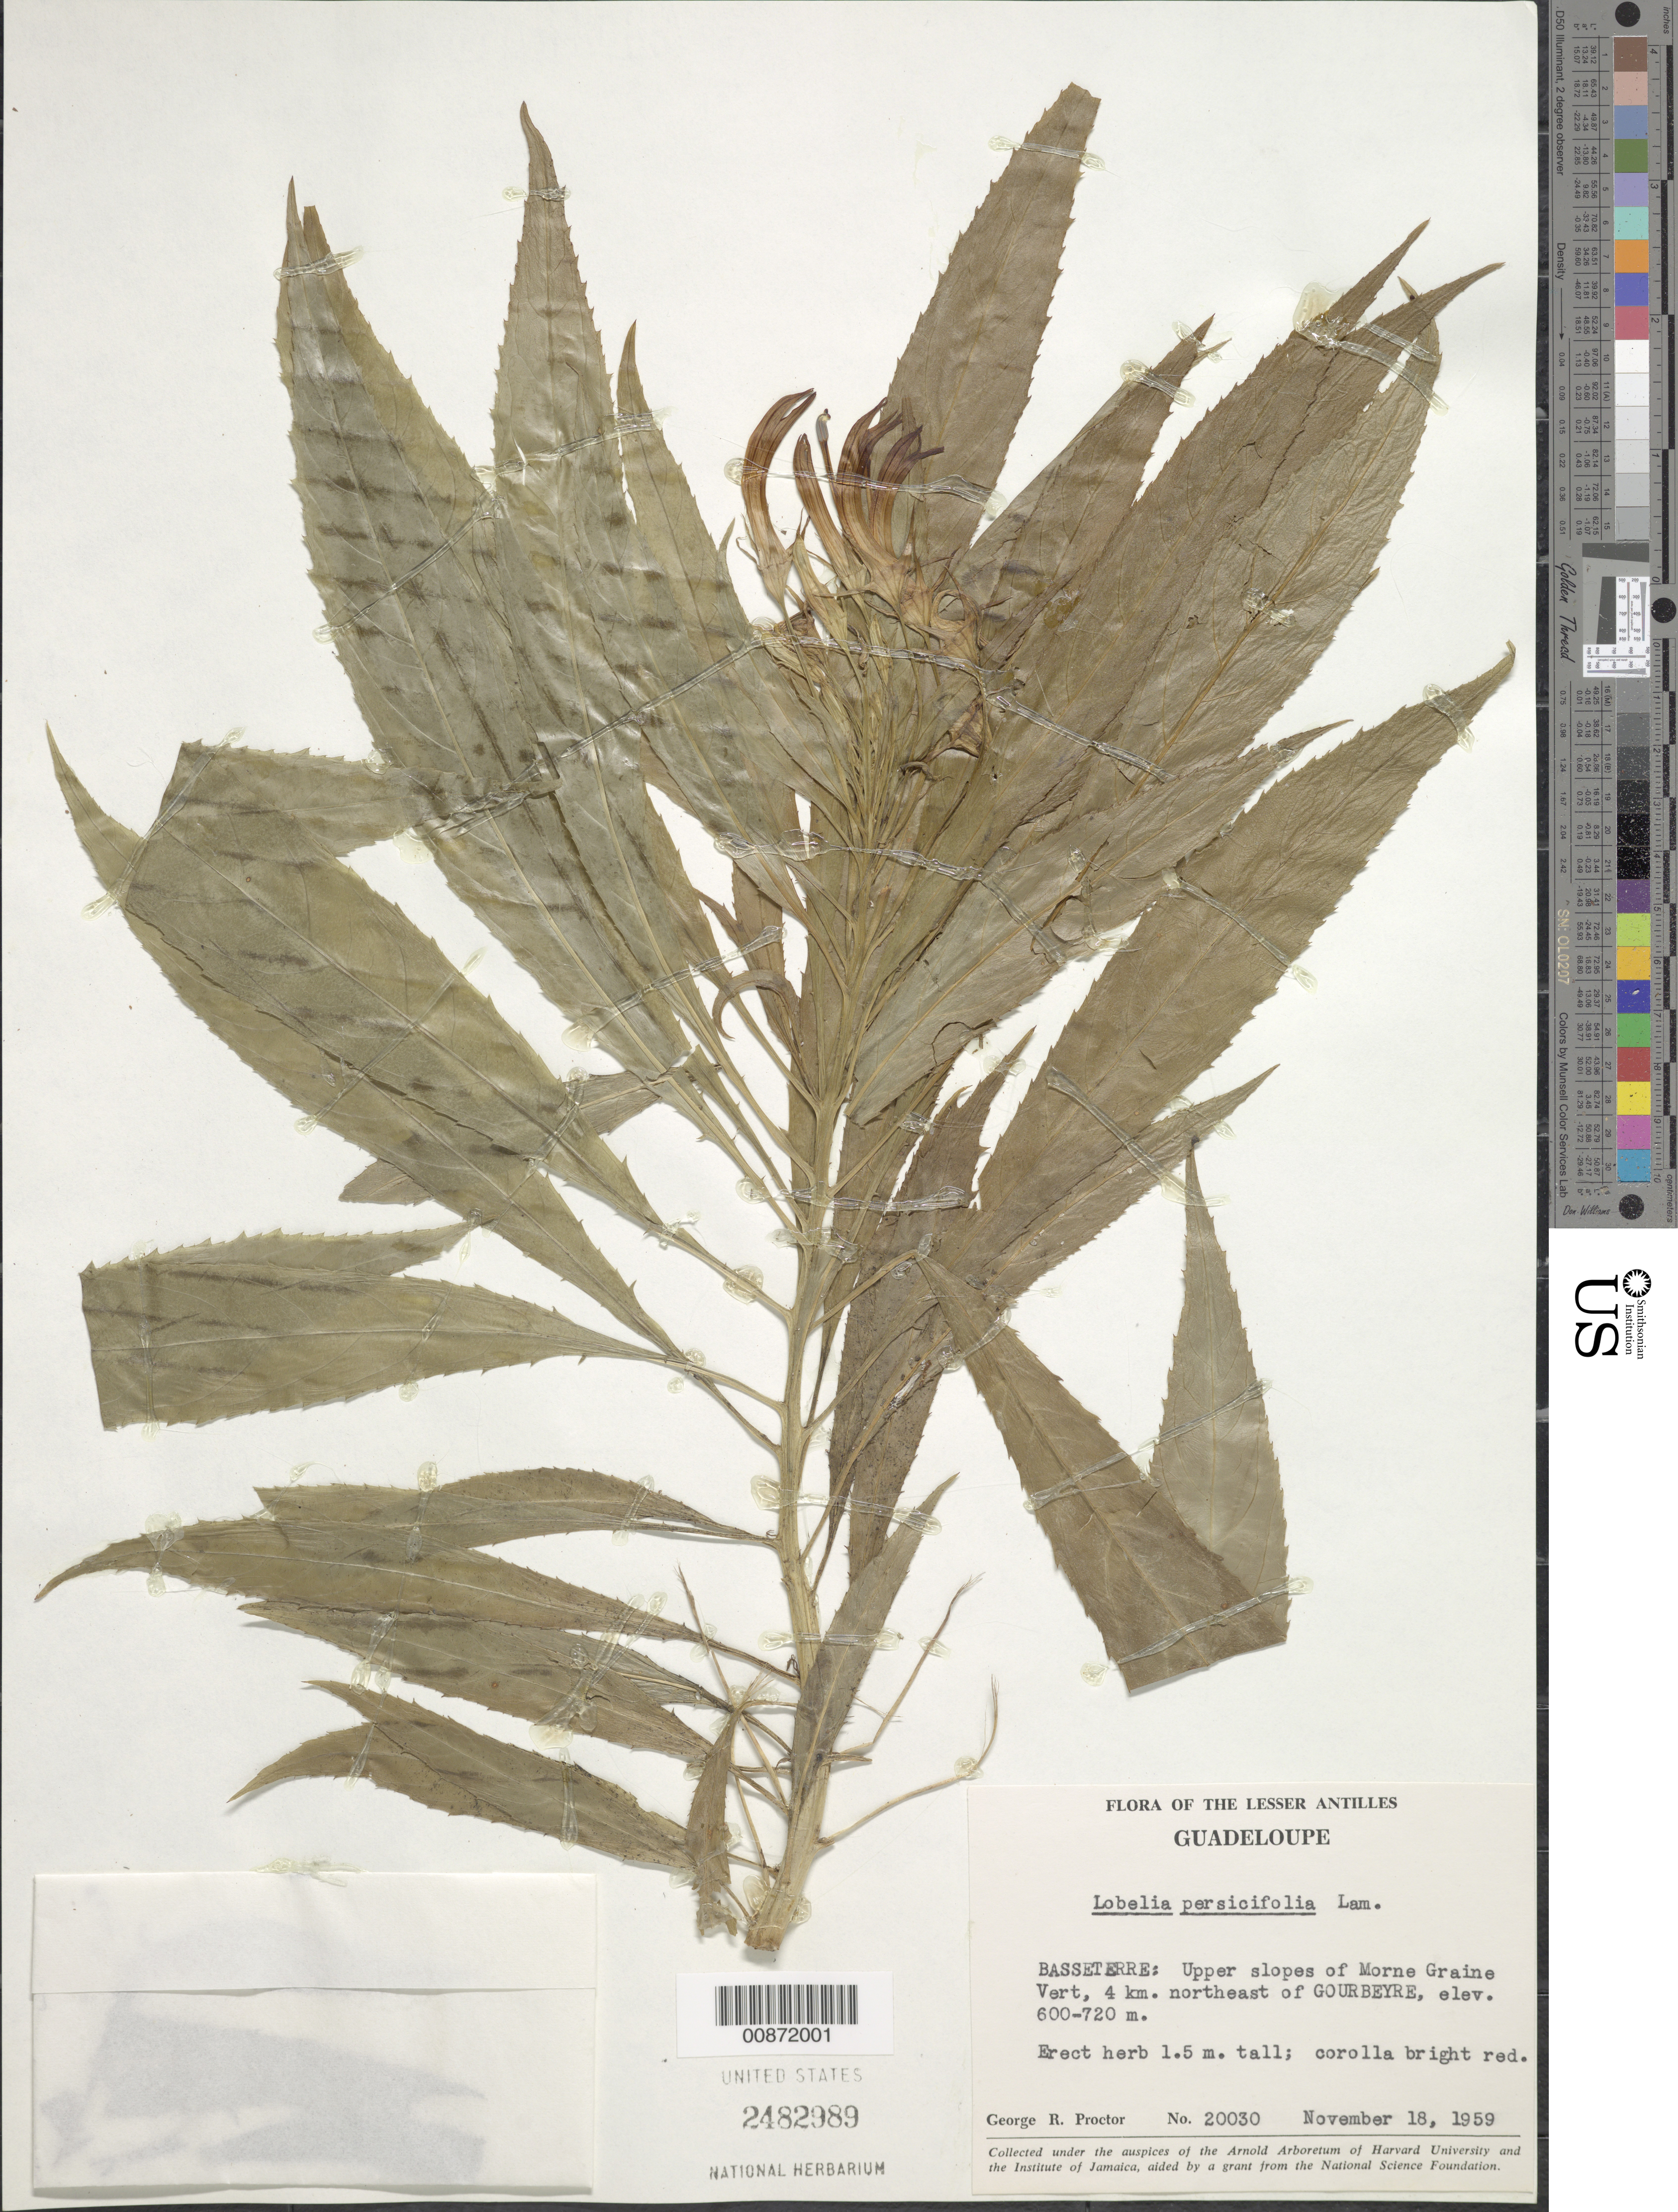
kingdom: Plantae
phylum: Tracheophyta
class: Magnoliopsida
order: Asterales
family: Campanulaceae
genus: Lobelia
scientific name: Lobelia persicifolia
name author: Lam.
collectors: G. R. Proctor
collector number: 20030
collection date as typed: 18 Nov 1959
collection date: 1959-11-18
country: Guadeloupe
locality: Basseterre: Upper slopes of Morne Graine Vert, 4 km northeast of Gourbeyre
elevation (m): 600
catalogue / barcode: US 2482989